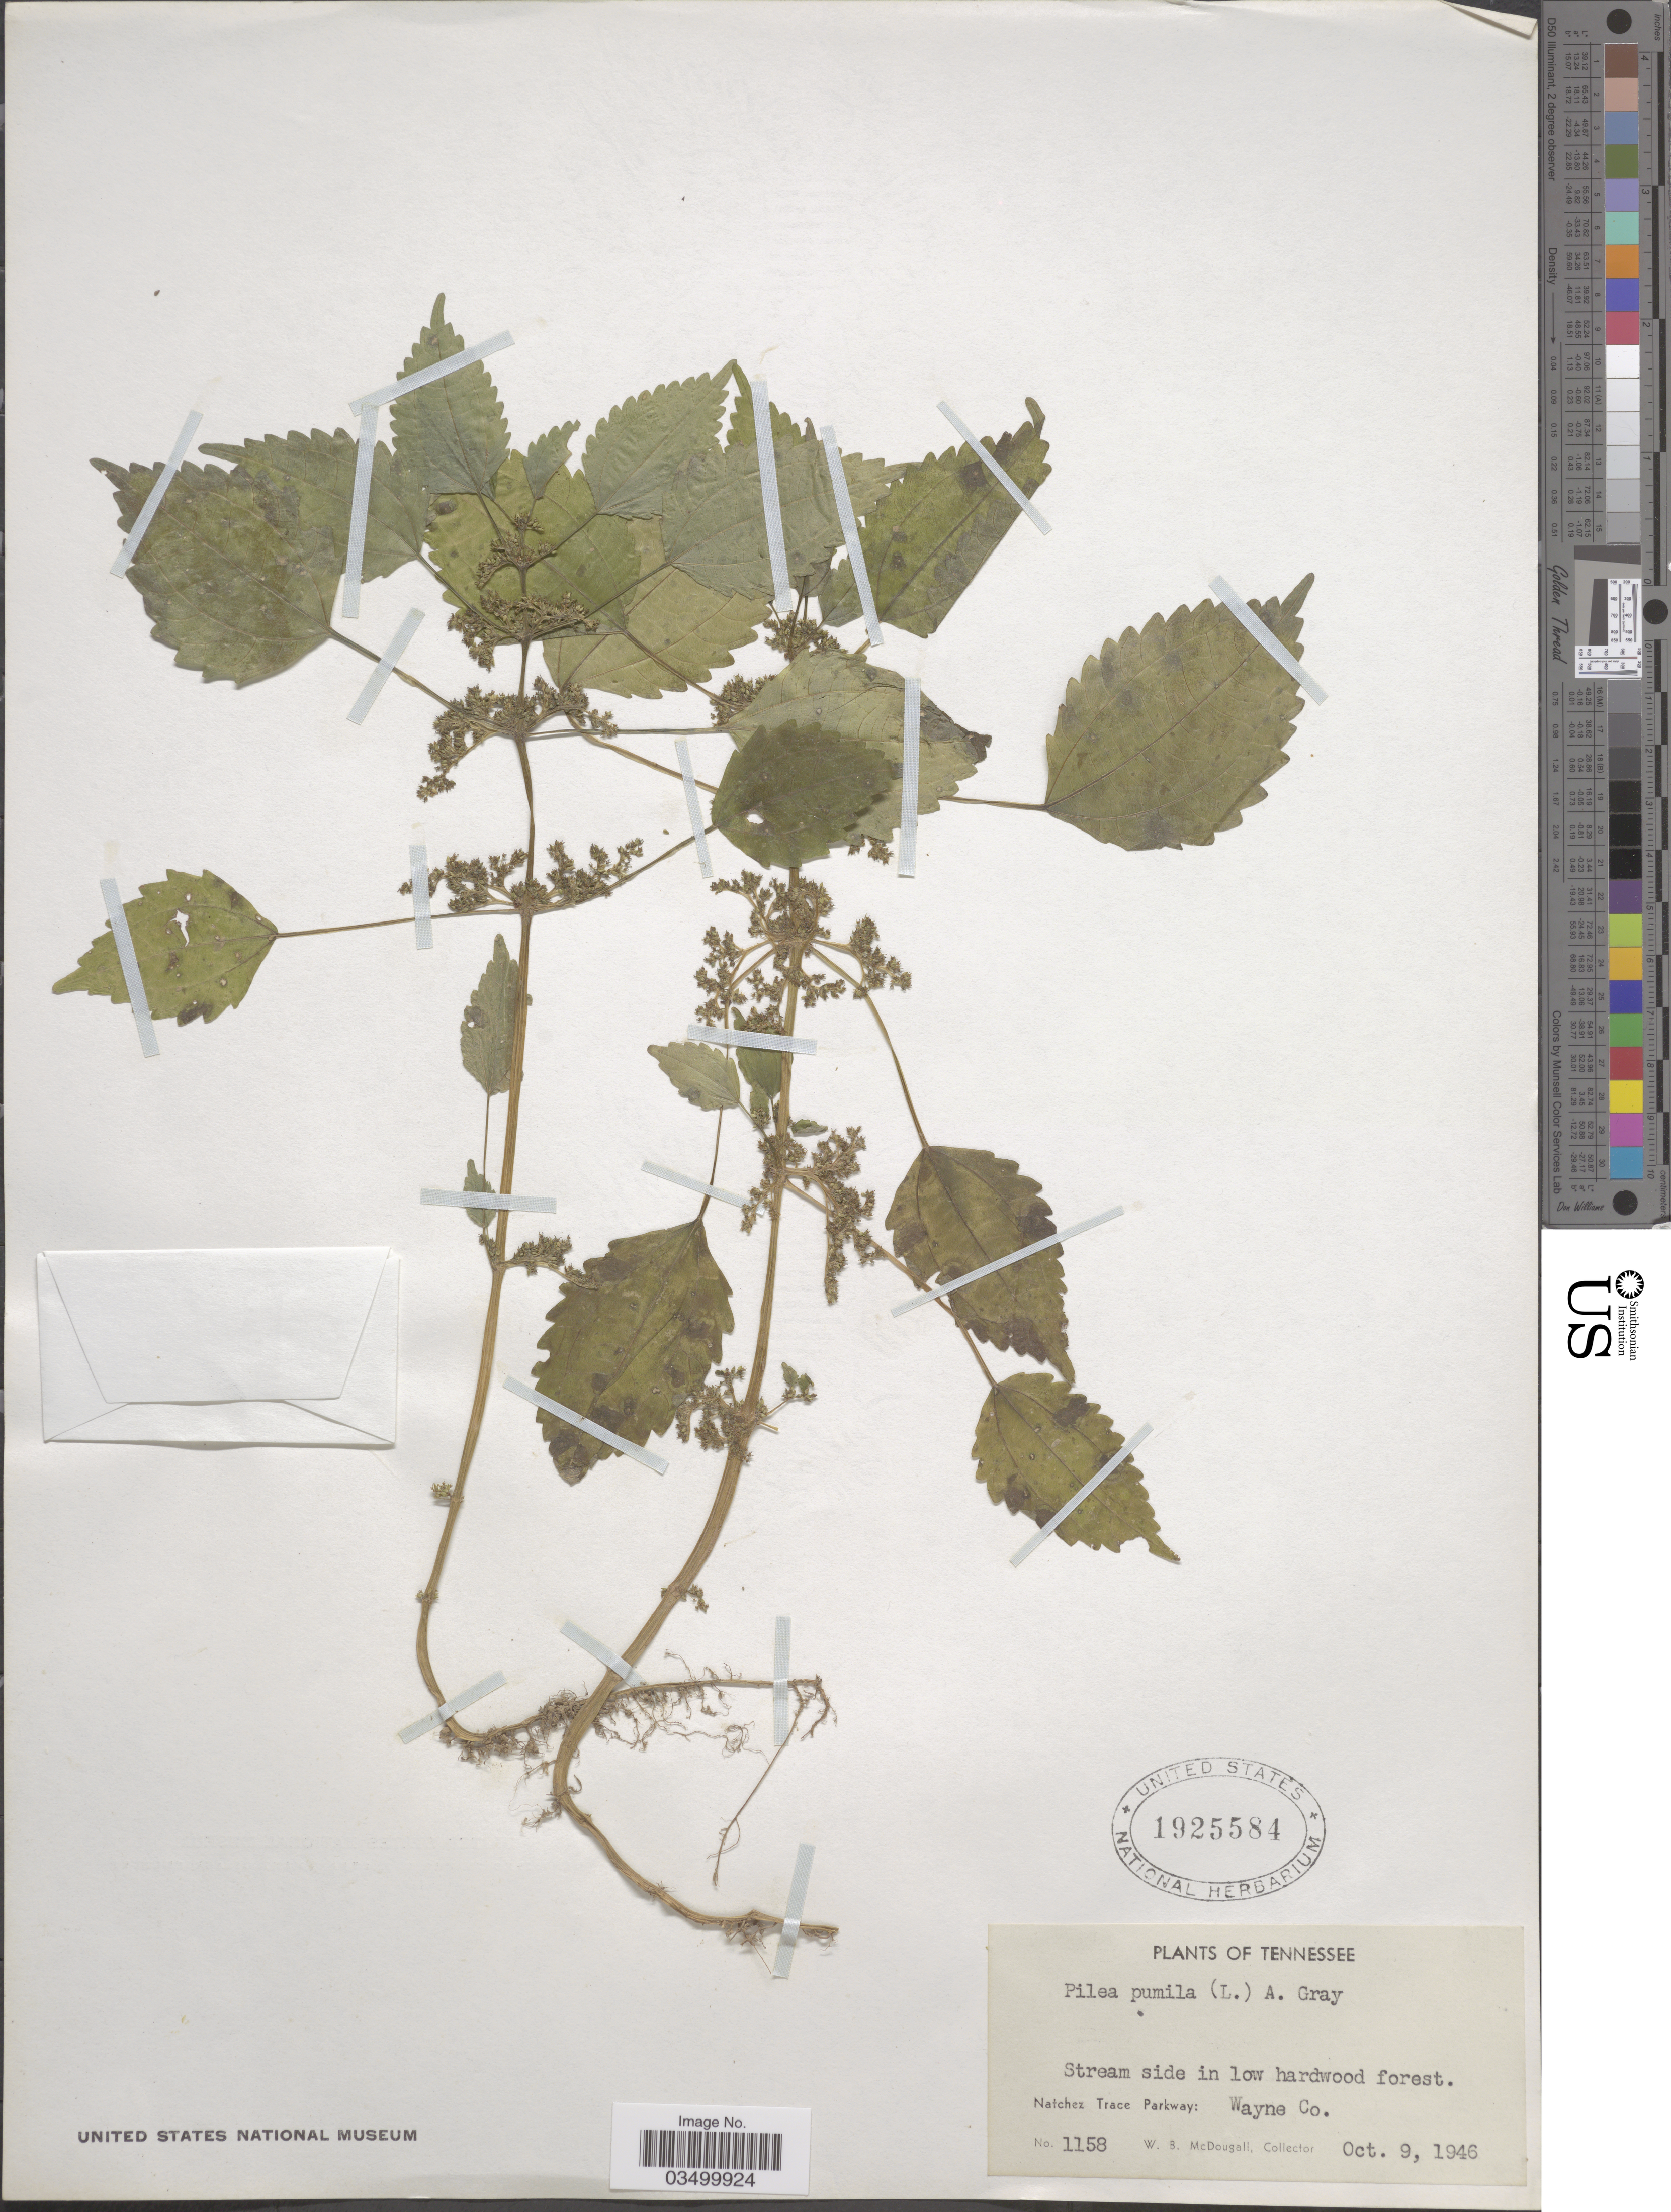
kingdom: Plantae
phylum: Tracheophyta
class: Magnoliopsida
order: Rosales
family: Urticaceae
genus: Pilea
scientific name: Pilea pumila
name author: (L.) A. Gray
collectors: W. B. McDougall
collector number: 1158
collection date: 1946-10-09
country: United States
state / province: Tennessee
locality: Natchez Trace Parkway: Wayne Co.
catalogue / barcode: US 1925584